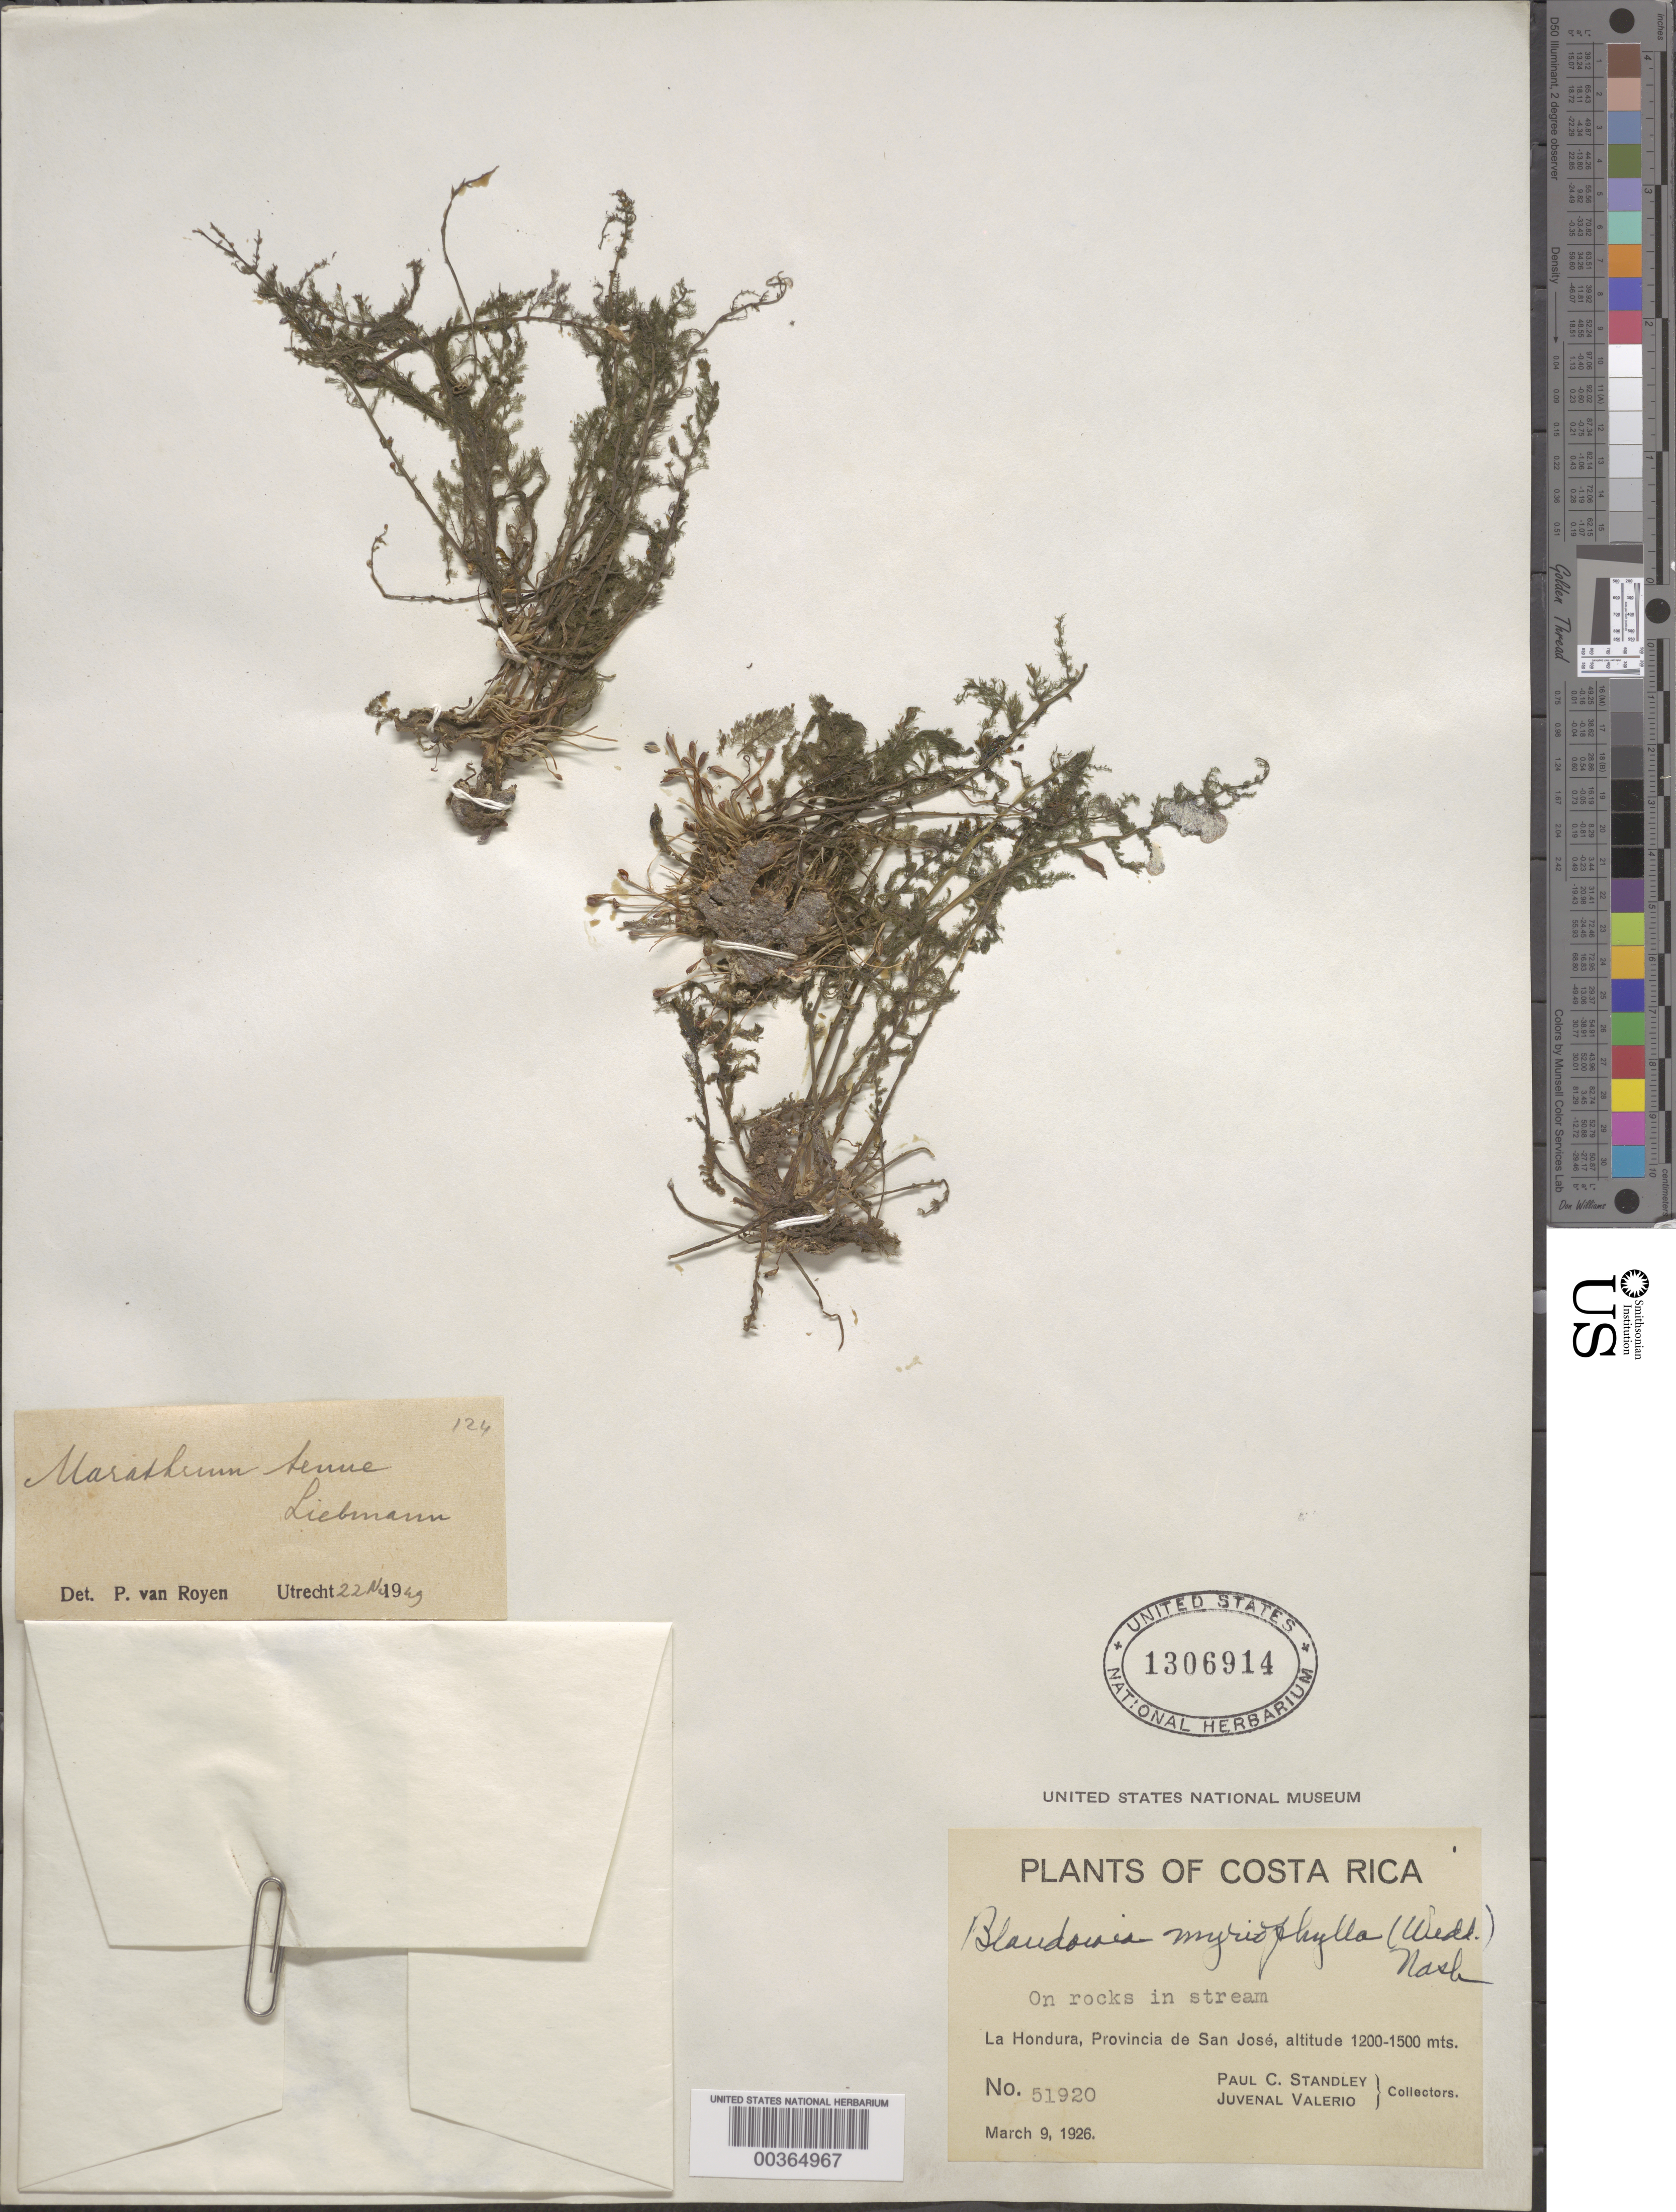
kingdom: Plantae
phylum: Tracheophyta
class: Magnoliopsida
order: Malpighiales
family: Podostemaceae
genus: Marathrum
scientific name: Marathrum tenue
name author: Liebm.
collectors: P. C. Standley & J. Valerio R.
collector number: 51920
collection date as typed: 09 Mar 1926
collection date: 1926-03-09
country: Costa Rica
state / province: San José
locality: La hondura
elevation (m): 1200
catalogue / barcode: US 1306914